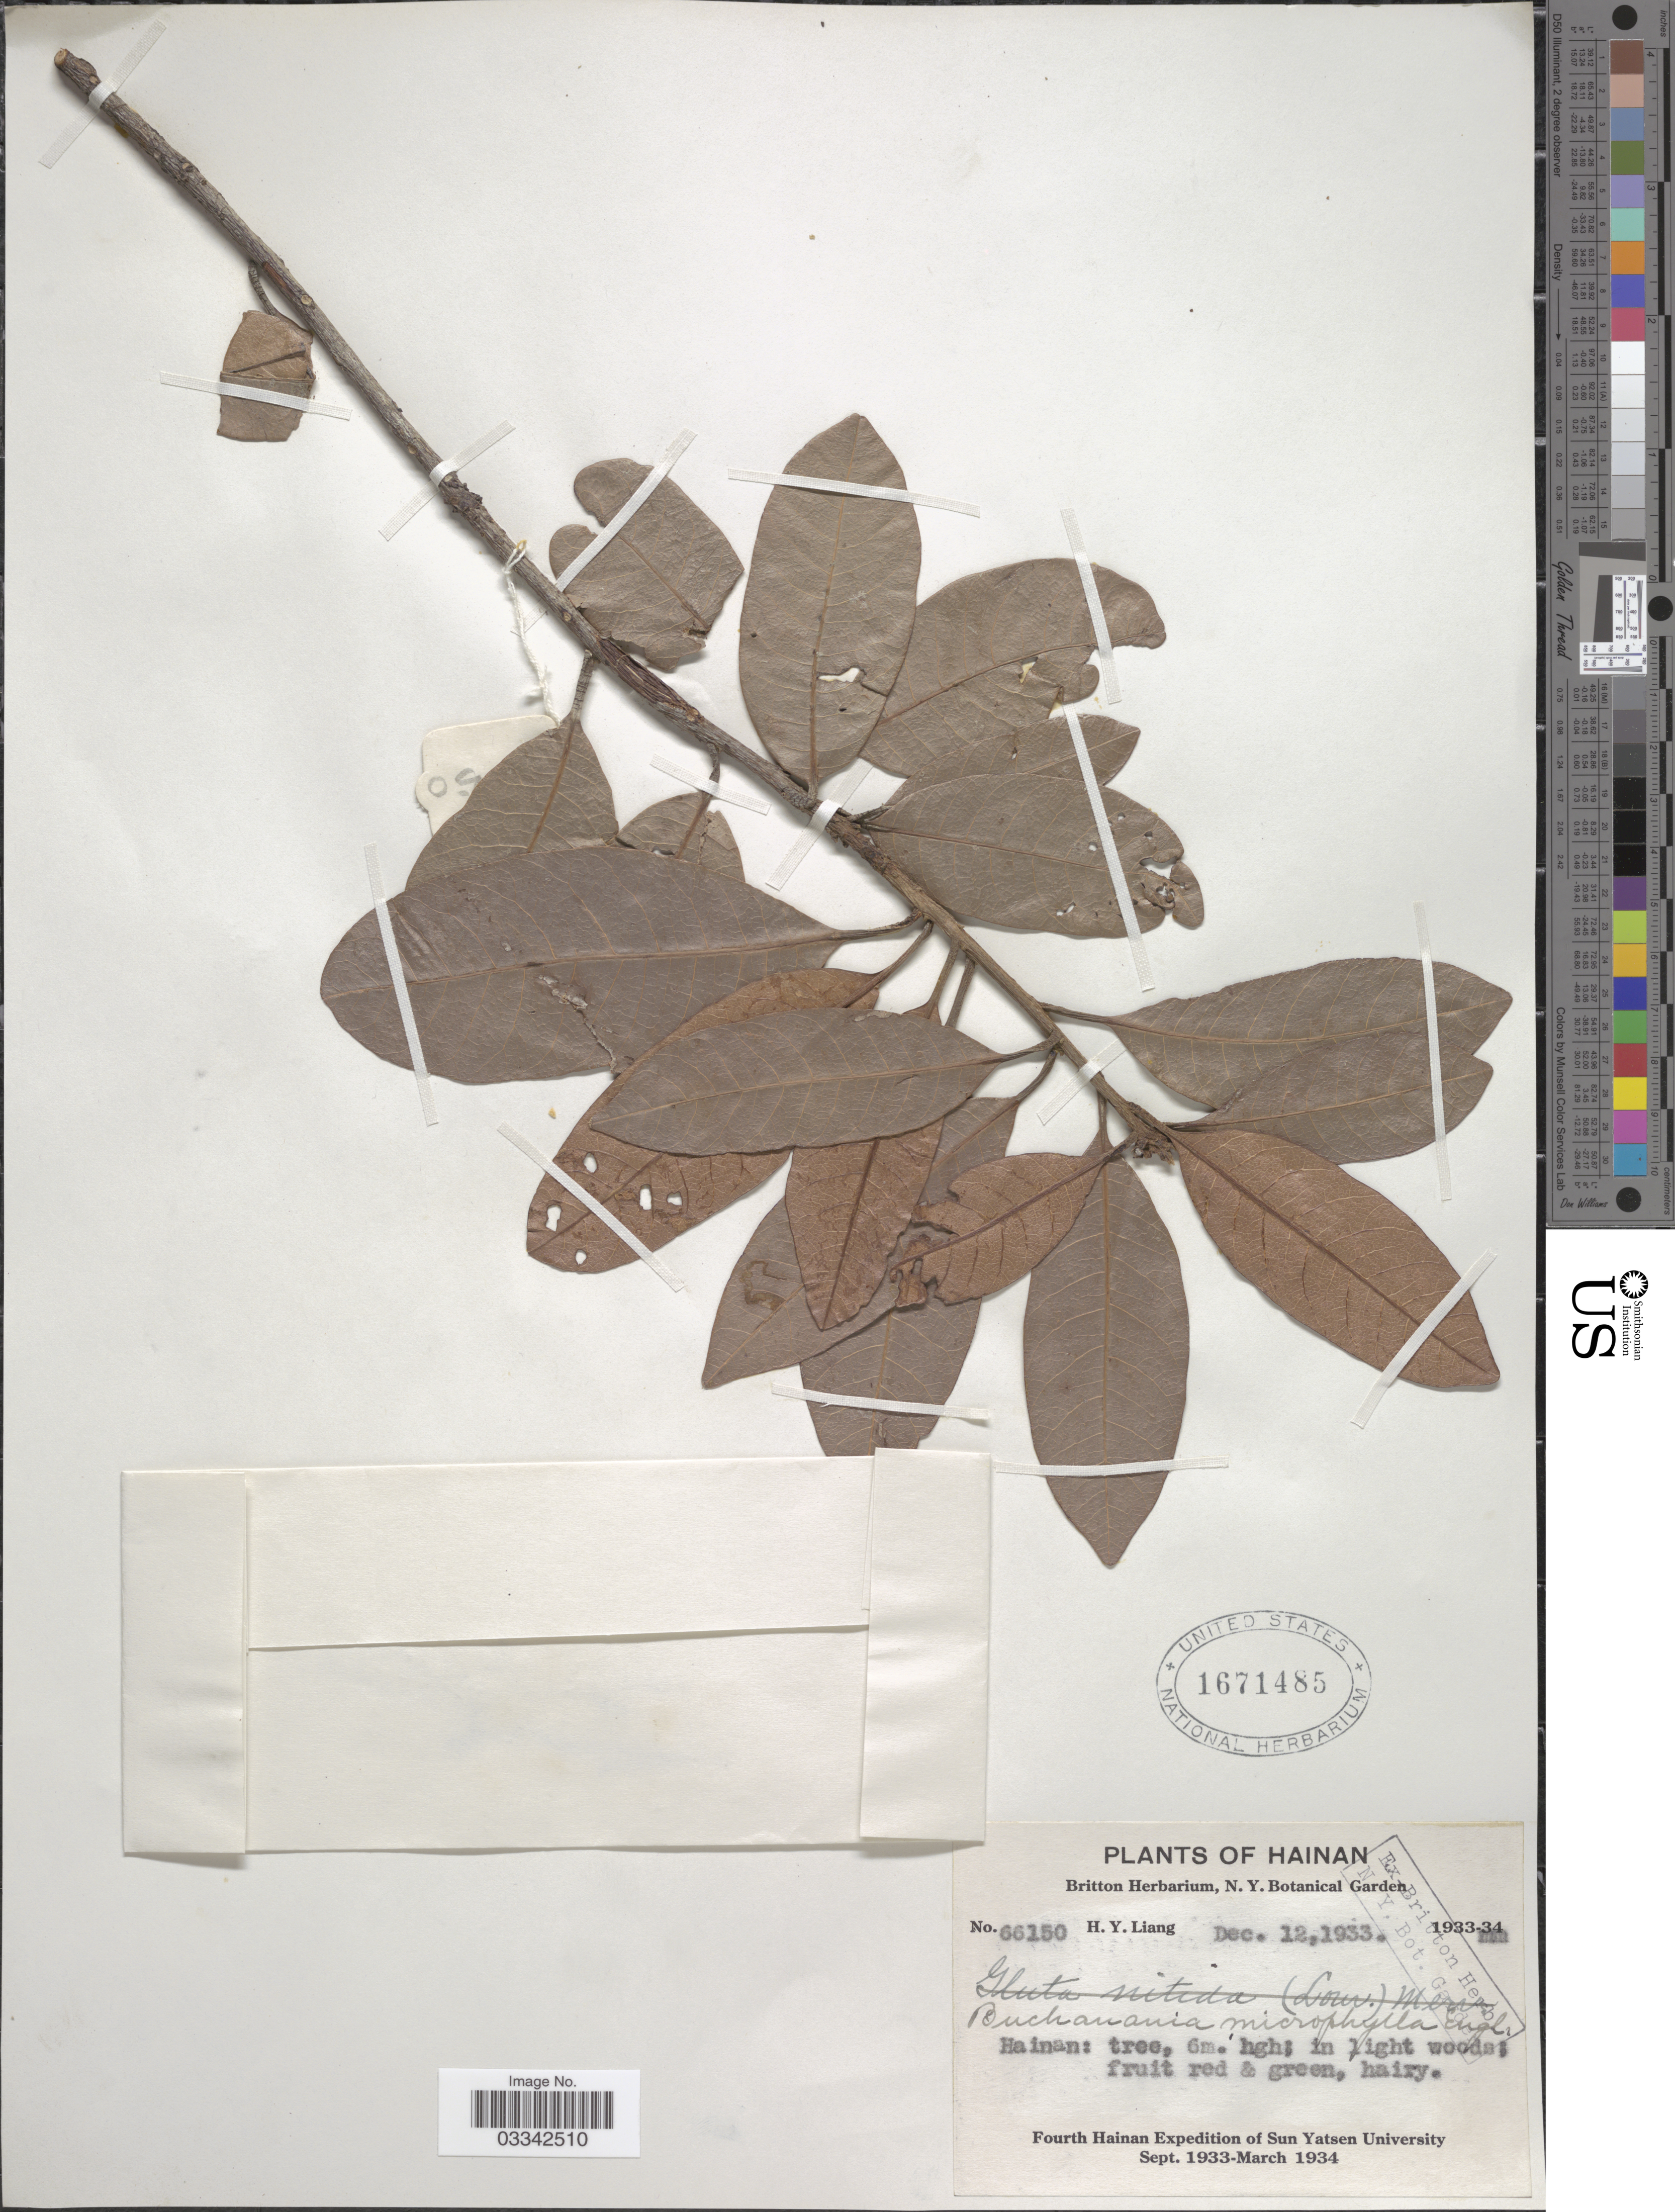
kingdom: Plantae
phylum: Tracheophyta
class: Magnoliopsida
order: Sapindales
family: Anacardiaceae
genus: Buchanania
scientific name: Buchanania microphylla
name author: Engl.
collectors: H. Y. Liang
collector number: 66150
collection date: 1933-12-12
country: China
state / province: Hainan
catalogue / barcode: US 1671485